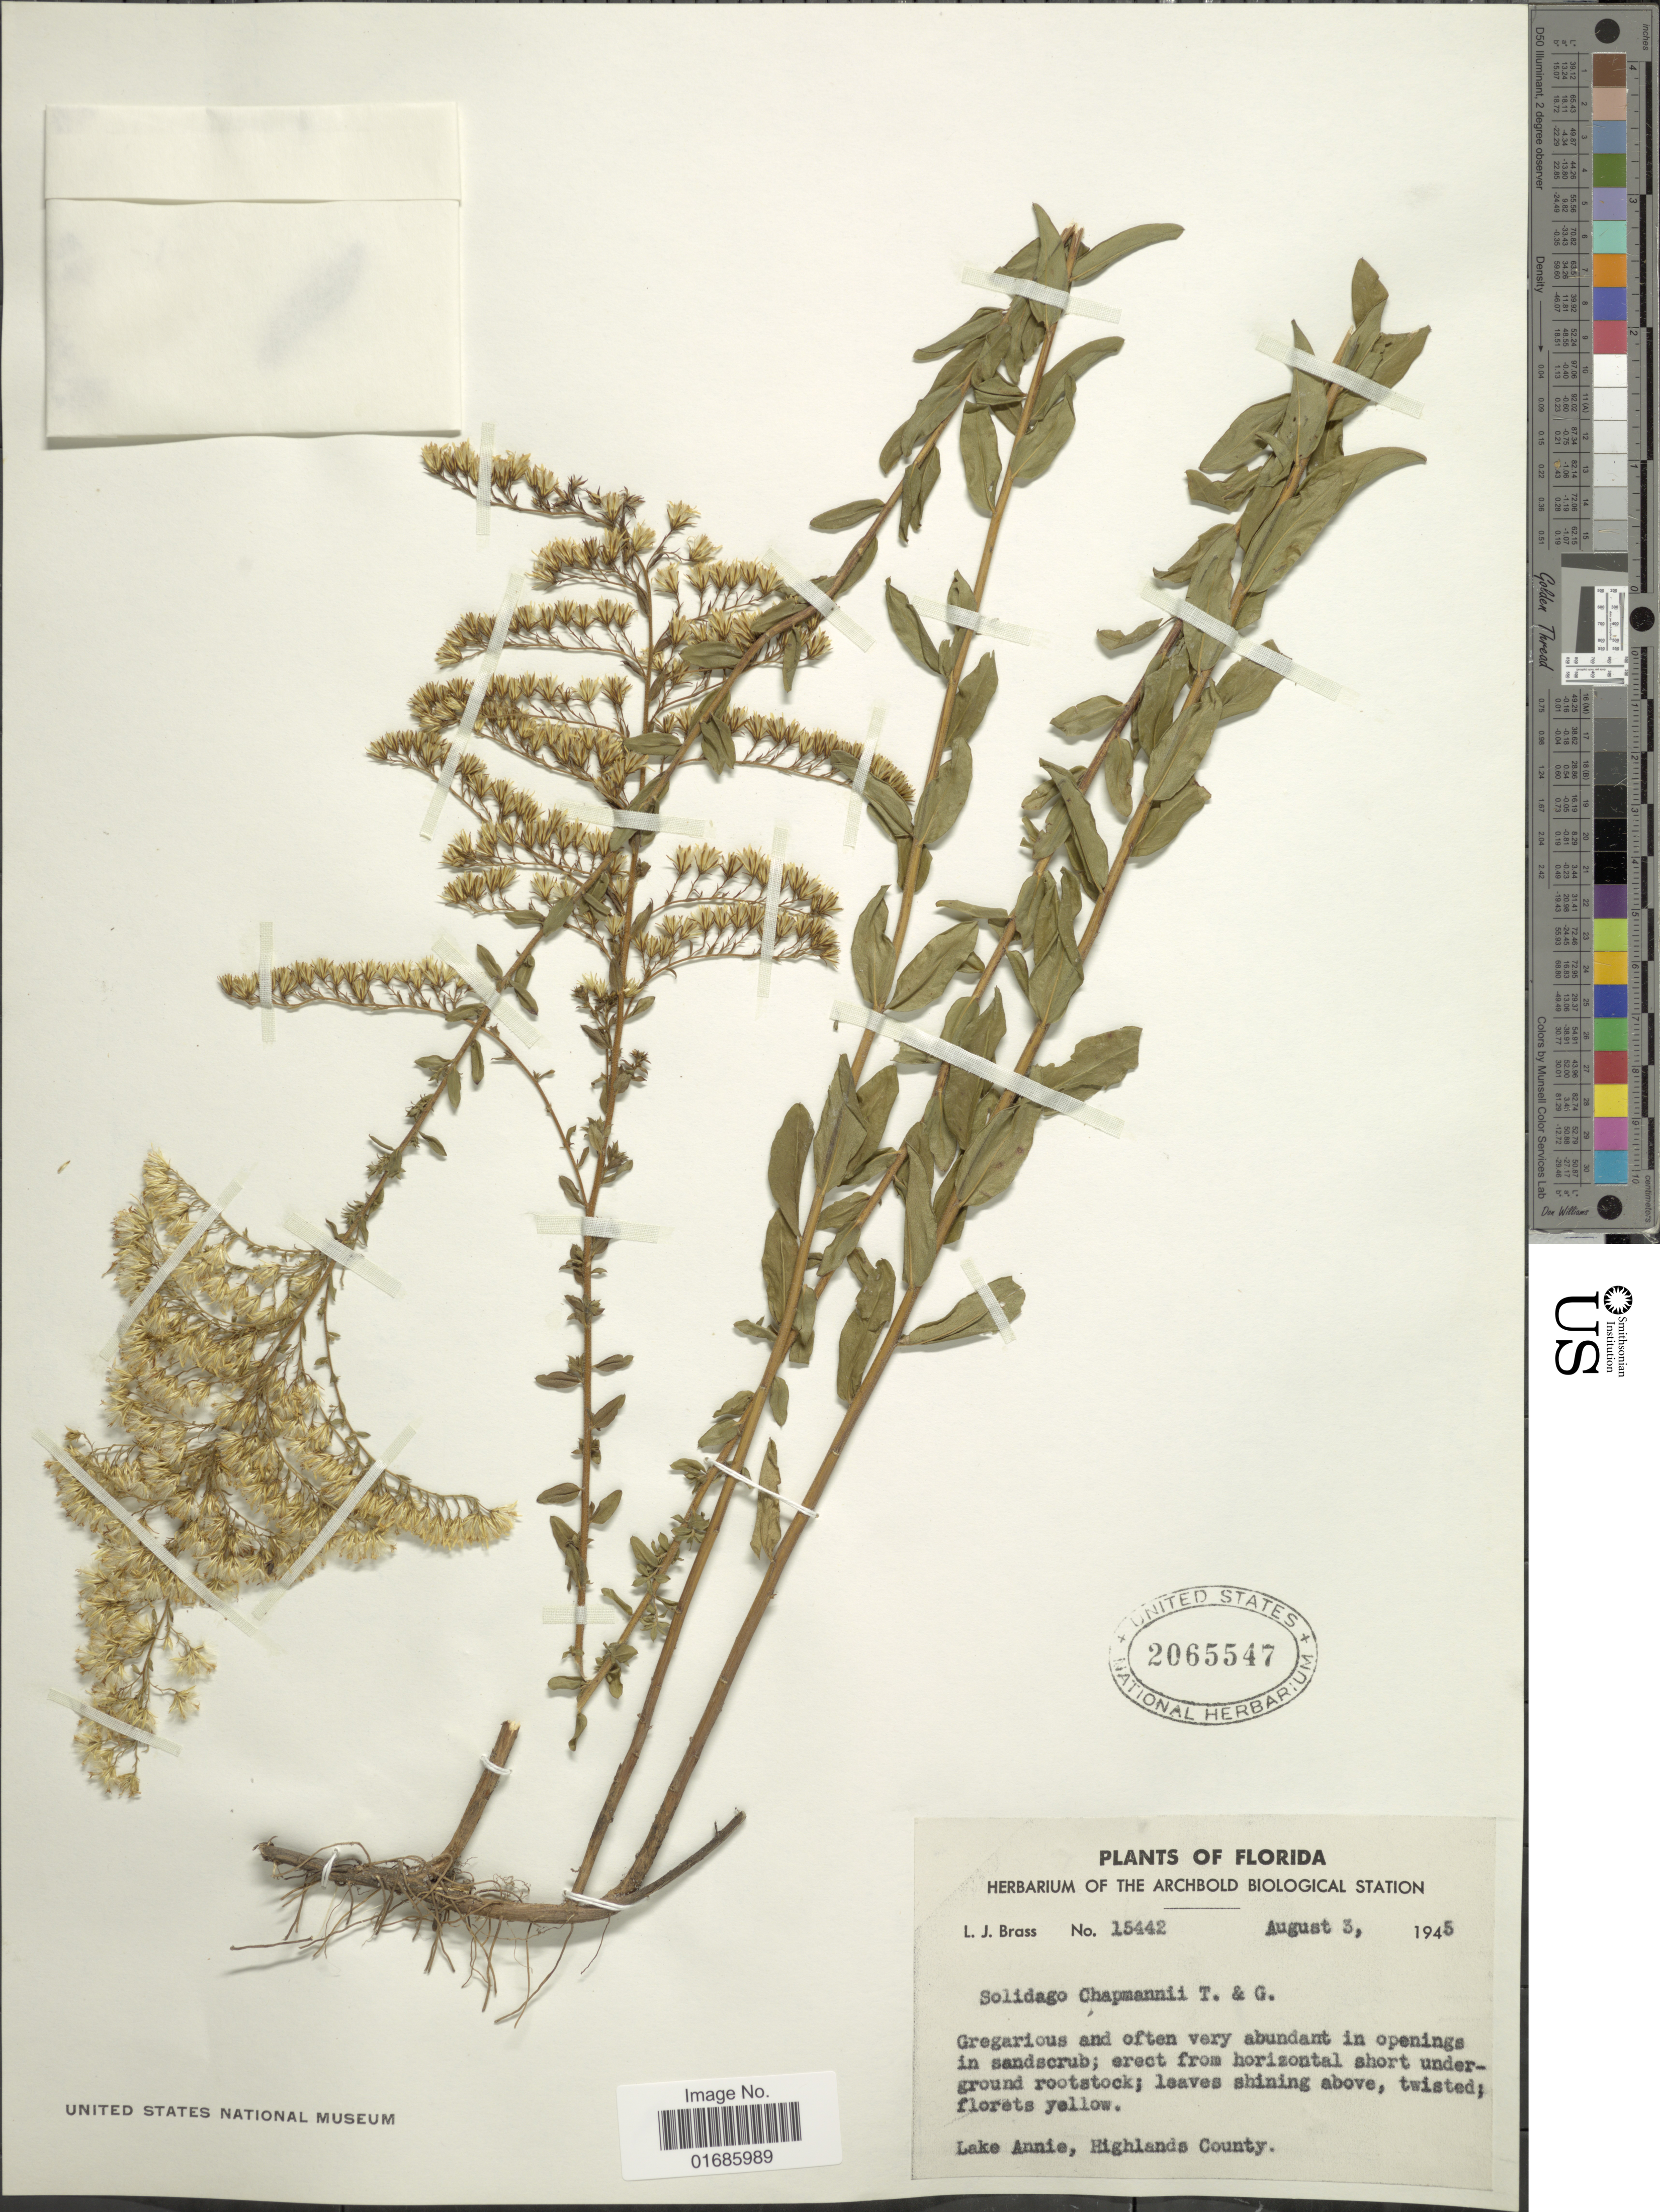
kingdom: Plantae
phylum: Tracheophyta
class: Magnoliopsida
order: Asterales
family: Asteraceae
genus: Solidago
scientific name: Solidago chapmanii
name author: Torr. & A. Gray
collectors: L. J. Brass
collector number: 15442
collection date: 1945-08-03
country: United States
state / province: Florida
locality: Lake Annie, Highlands County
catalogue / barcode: US 2065547